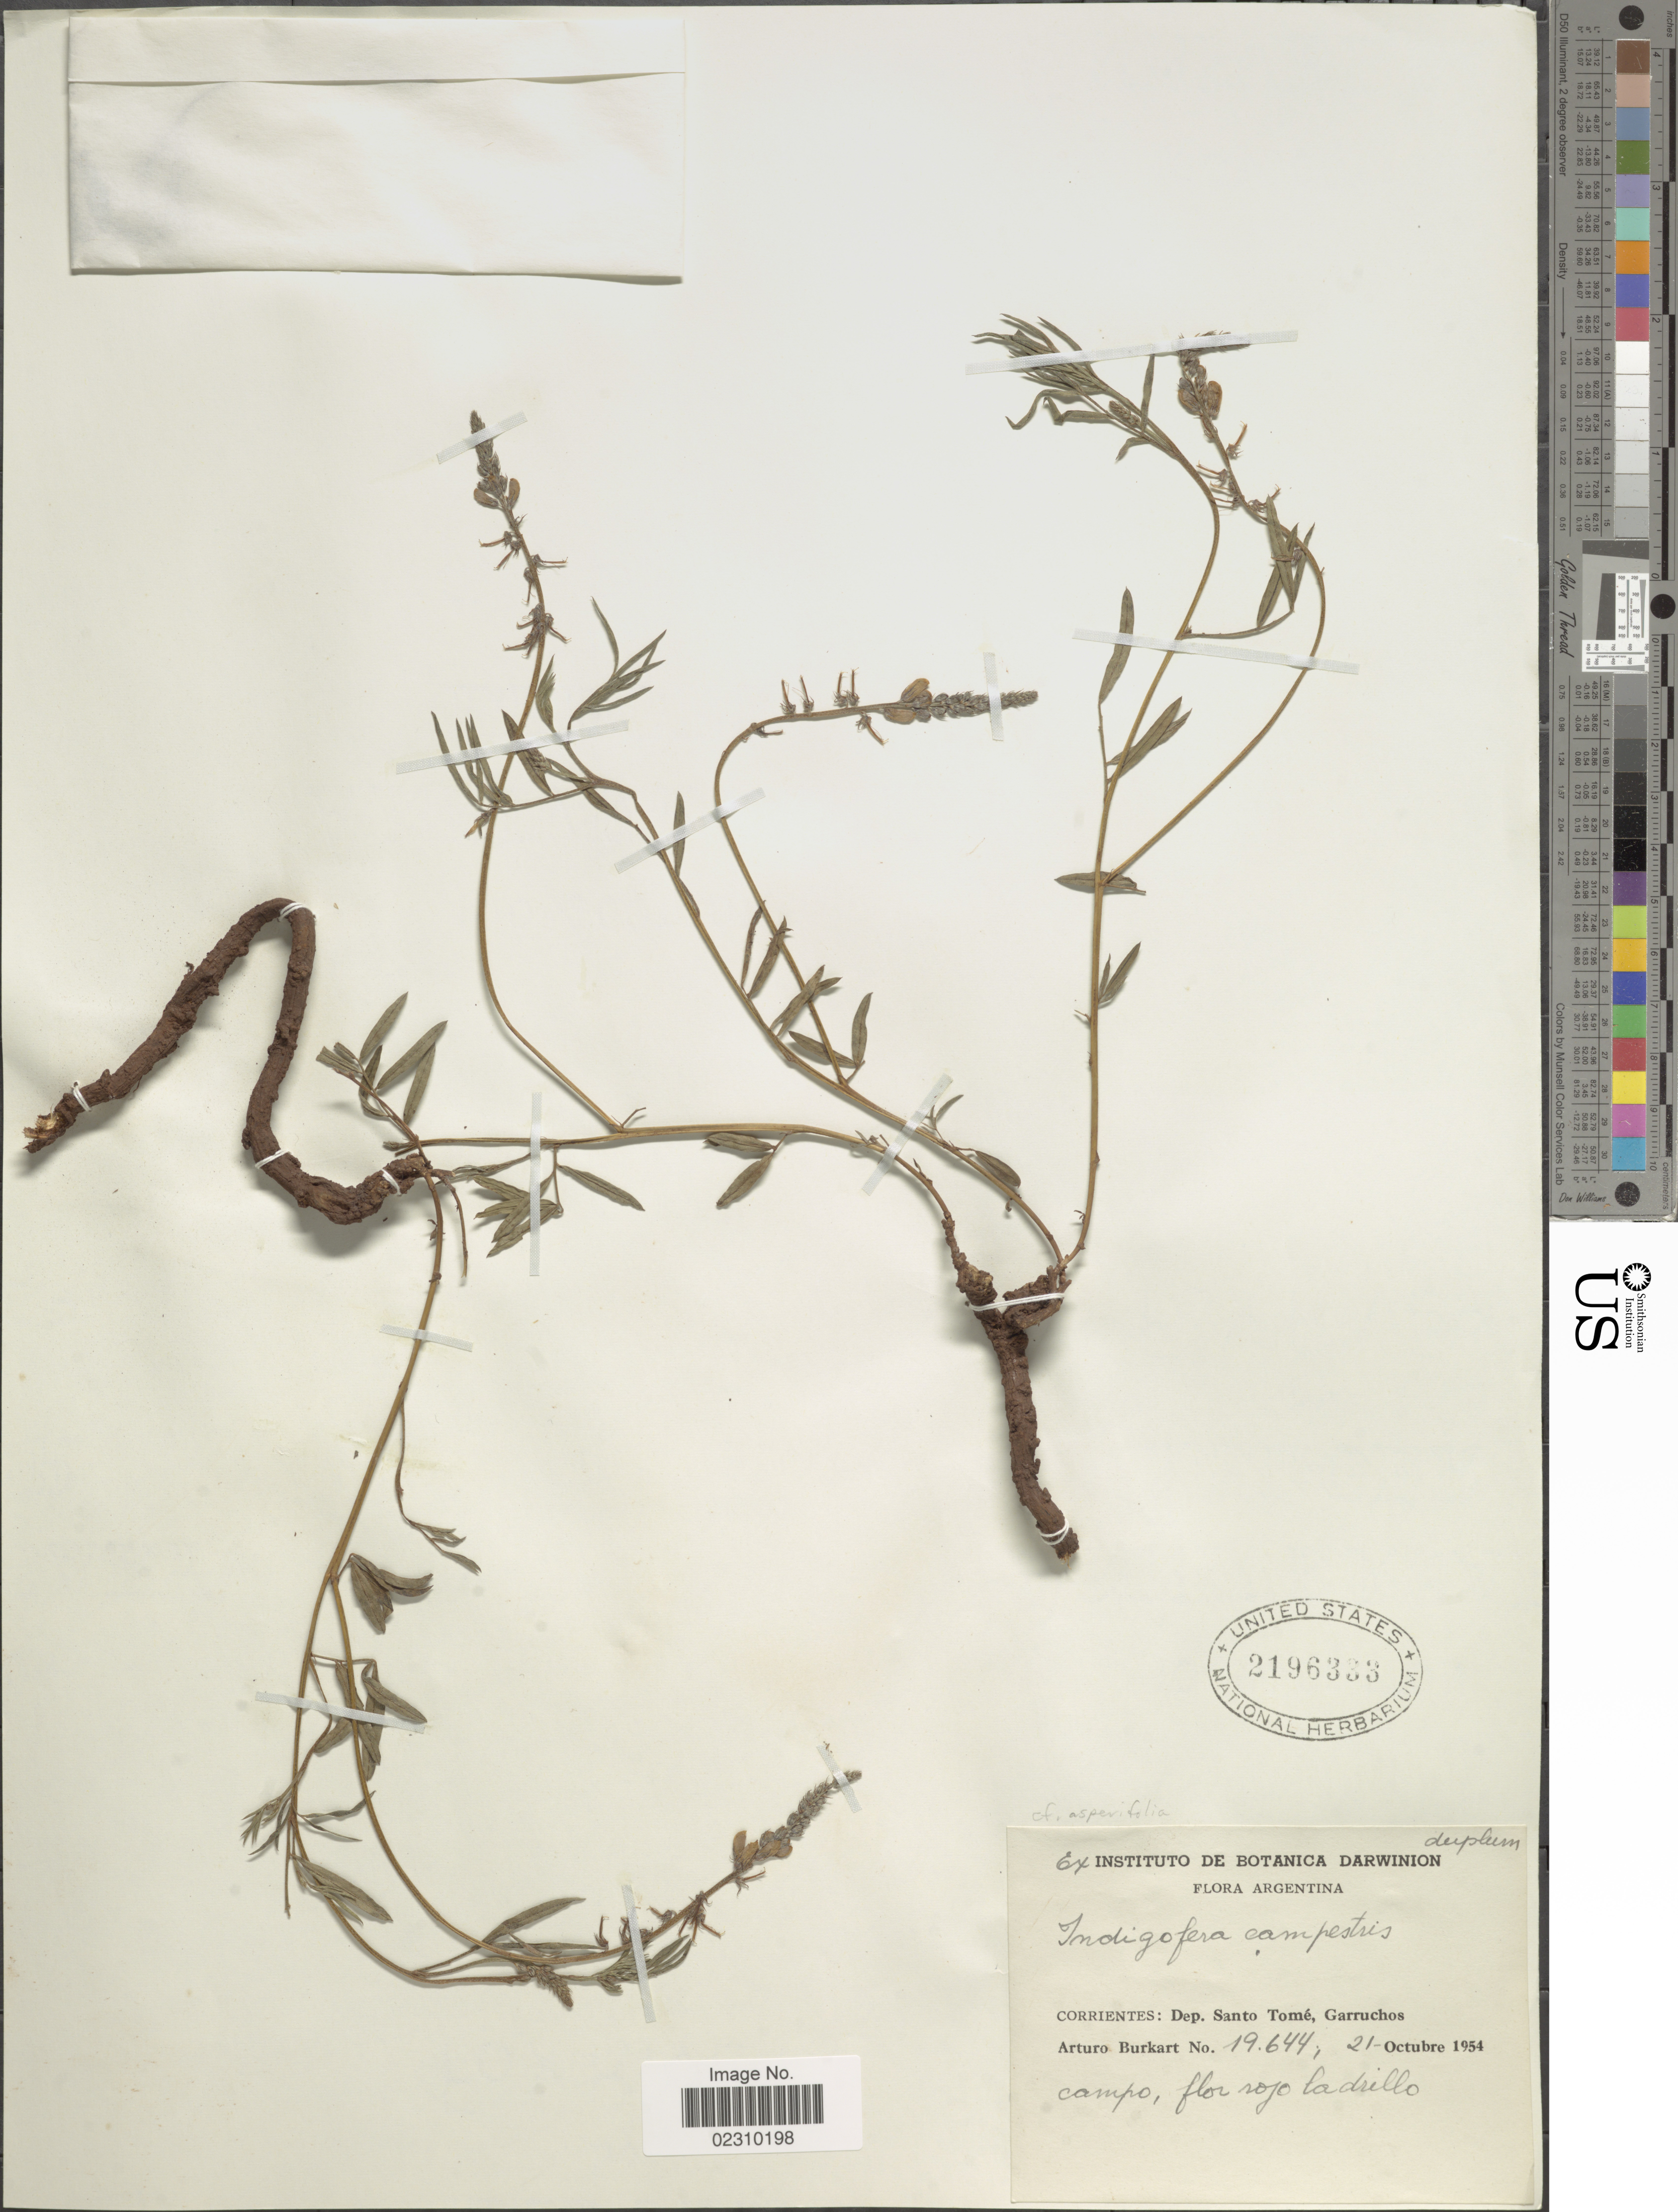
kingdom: Plantae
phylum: Tracheophyta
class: Magnoliopsida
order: Fabales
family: Fabaceae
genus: Indigofera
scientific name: Indigofera campestris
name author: Bong. ex Benth. in Mart.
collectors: A. E. Burkart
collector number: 19644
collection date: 1954-10-21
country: Argentina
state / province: Corrientes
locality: Corrientes: Dep. Santo Tome, Garruchos.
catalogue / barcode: US 2196333